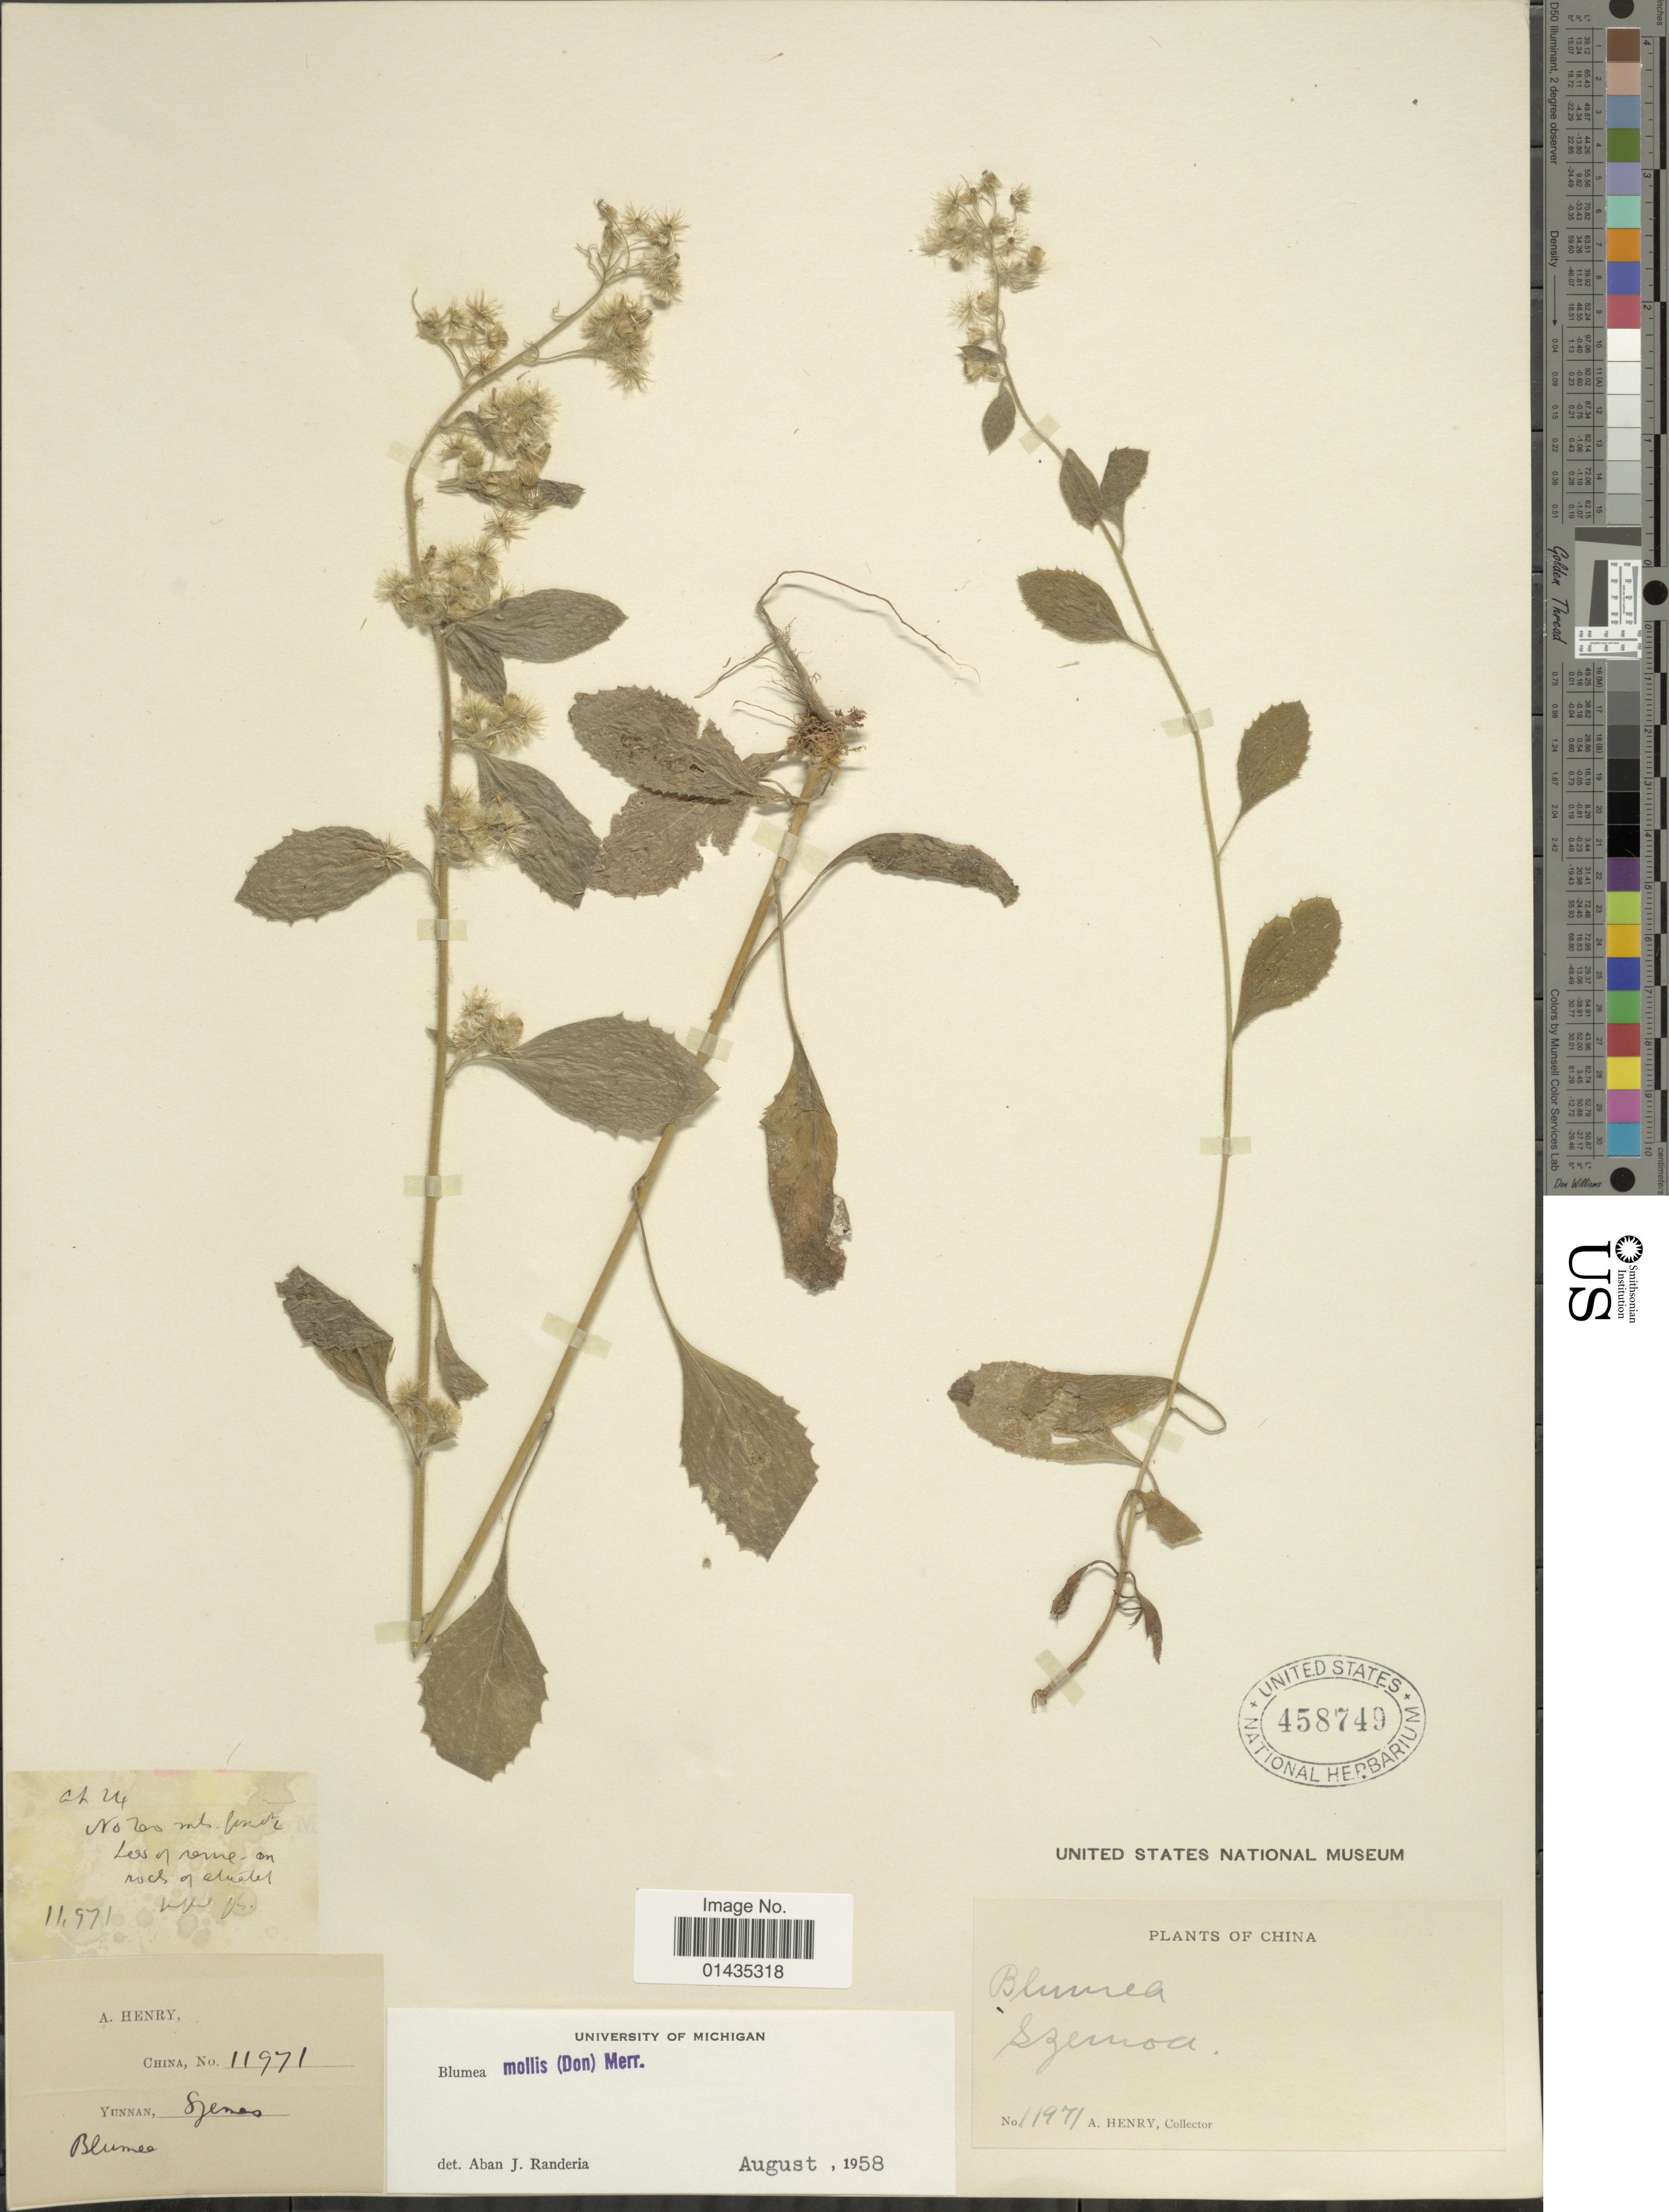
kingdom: Plantae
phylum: Tracheophyta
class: Magnoliopsida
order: Asterales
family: Asteraceae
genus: Blumea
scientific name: Blumea mollis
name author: (D. Don) Merr.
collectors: A. Henry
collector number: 11971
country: China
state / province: Yunnan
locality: Szemoa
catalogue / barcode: US 458749